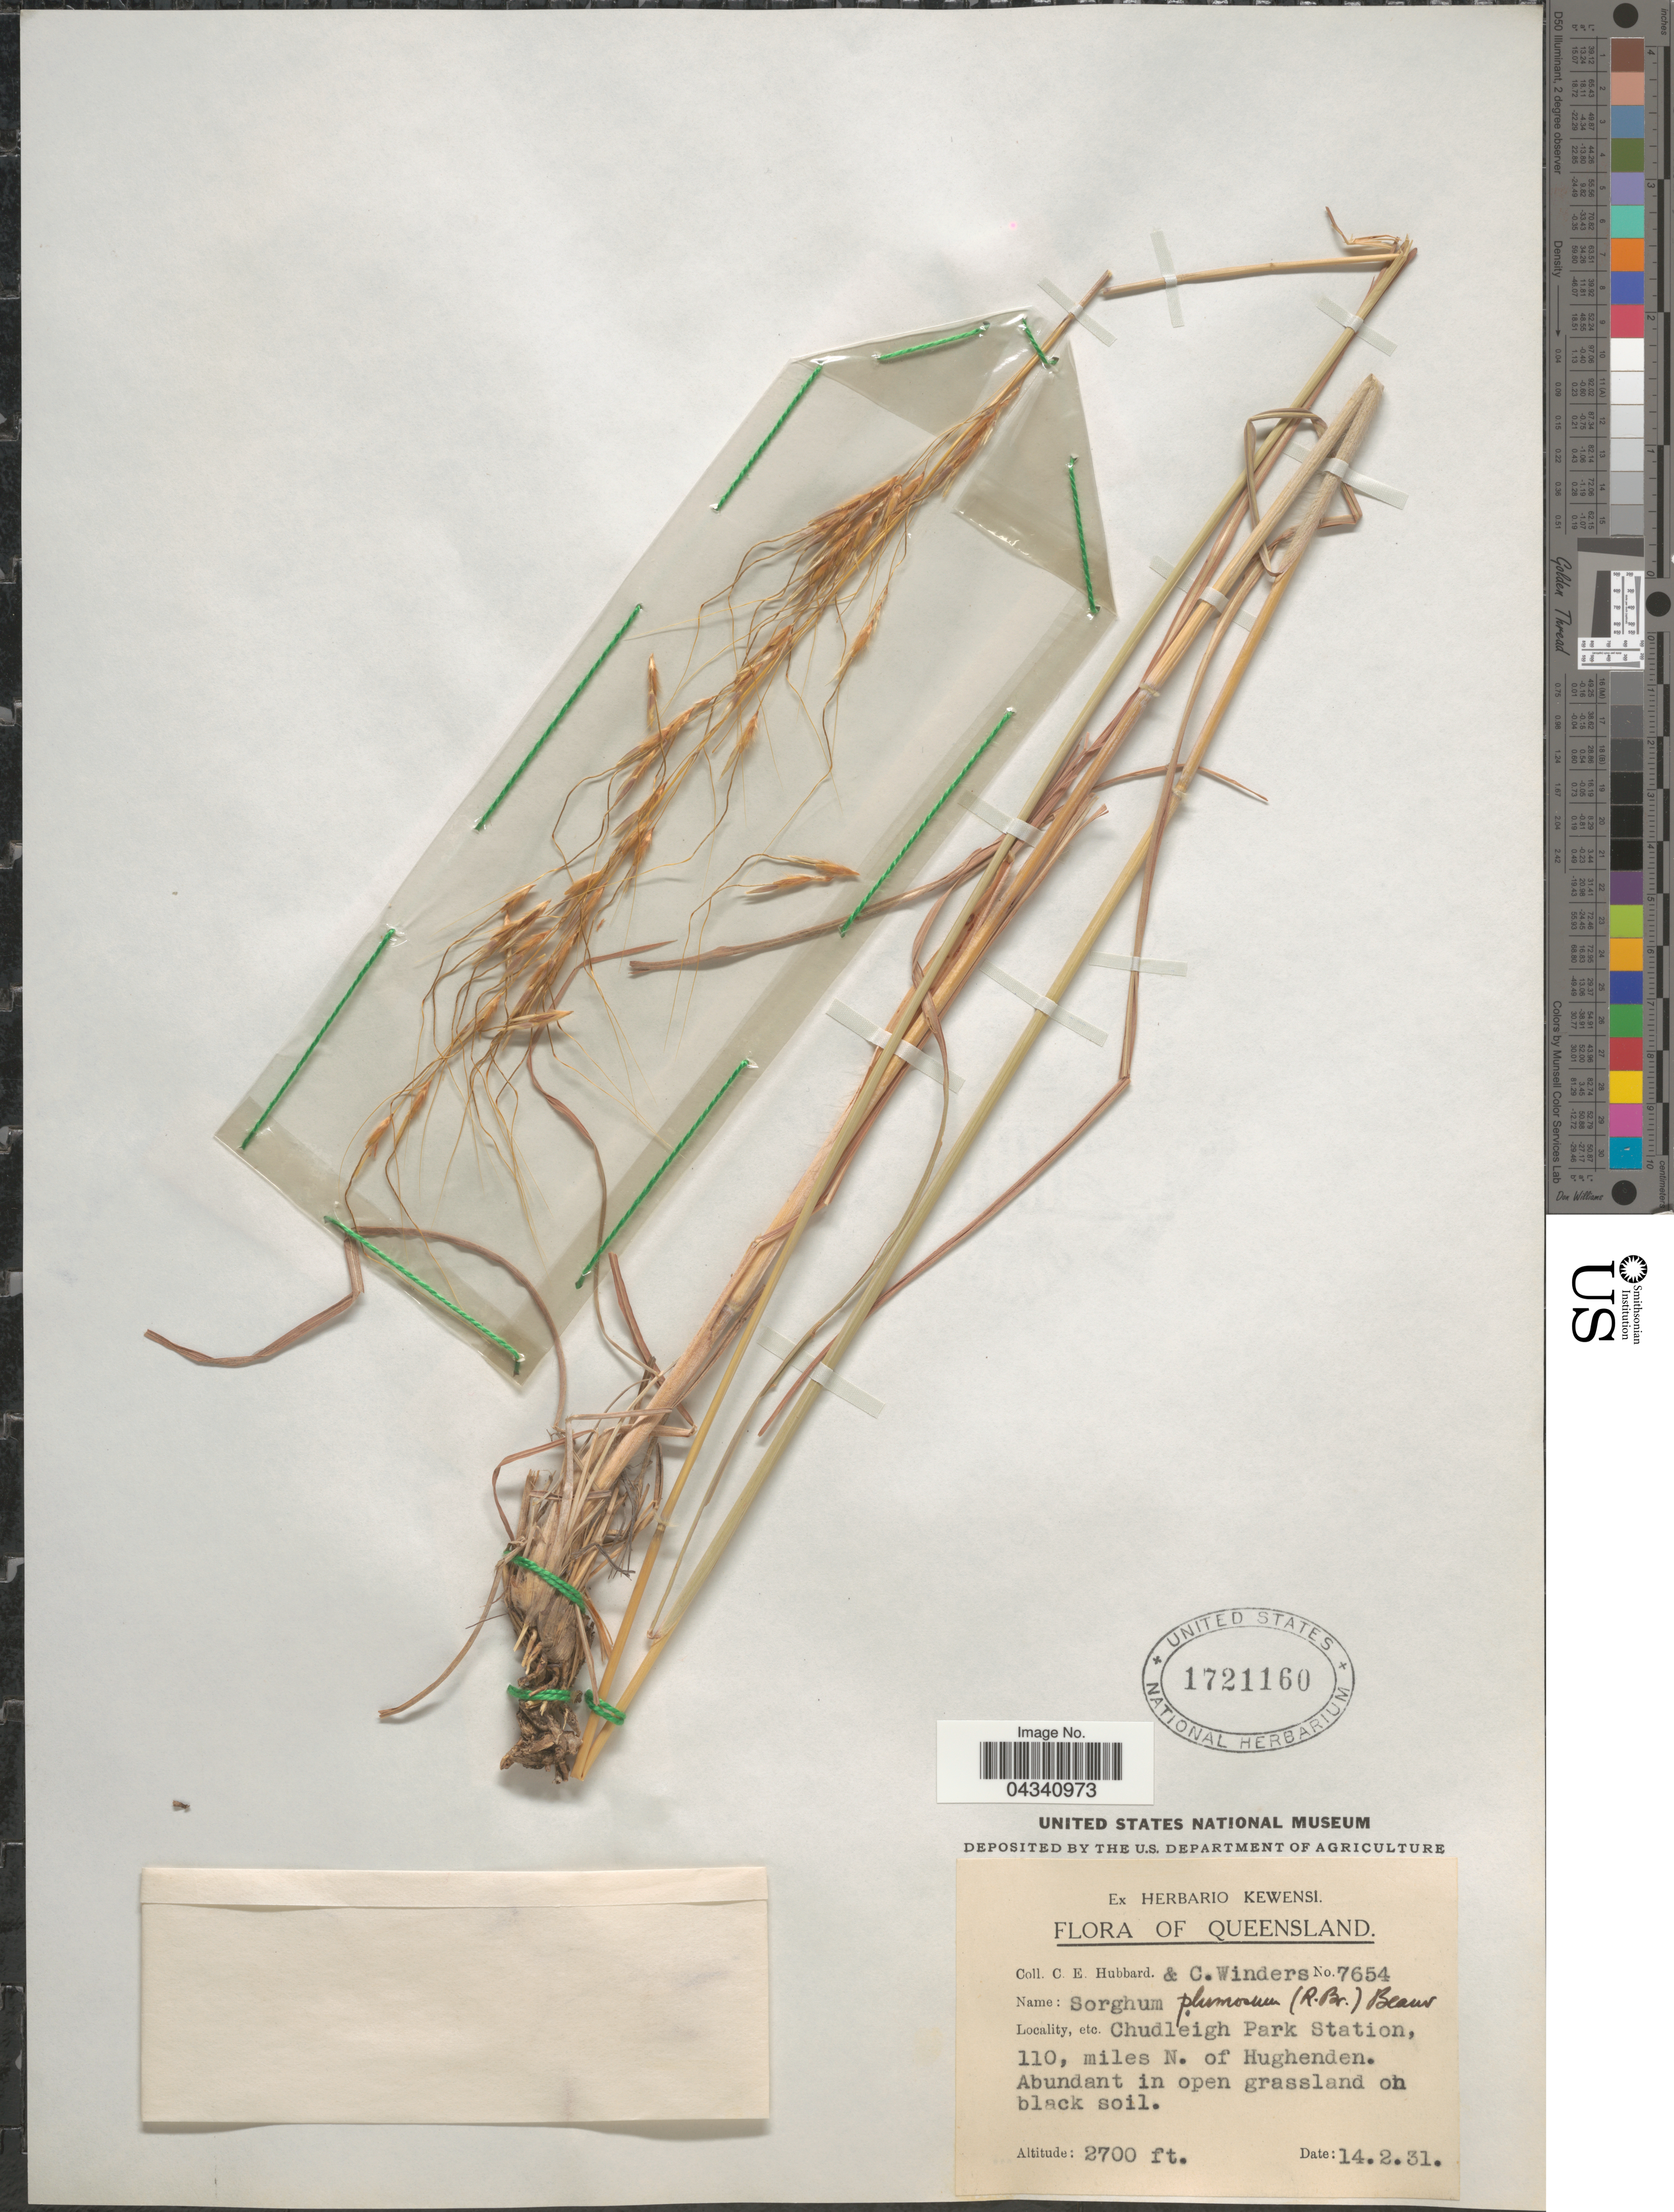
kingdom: Plantae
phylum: Tracheophyta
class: Liliopsida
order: Poales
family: Poaceae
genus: Sorghum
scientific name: Sorghum plumosum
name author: (R. Br.) P. Beauv.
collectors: C. E. Hubbard & C. Winders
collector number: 7654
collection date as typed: Transcribed d/m/y: 14/2/31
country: Australia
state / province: Queensland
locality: Chudleigh Park Station, 110 miles N. of Hughenden.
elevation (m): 823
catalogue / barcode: US 1721160